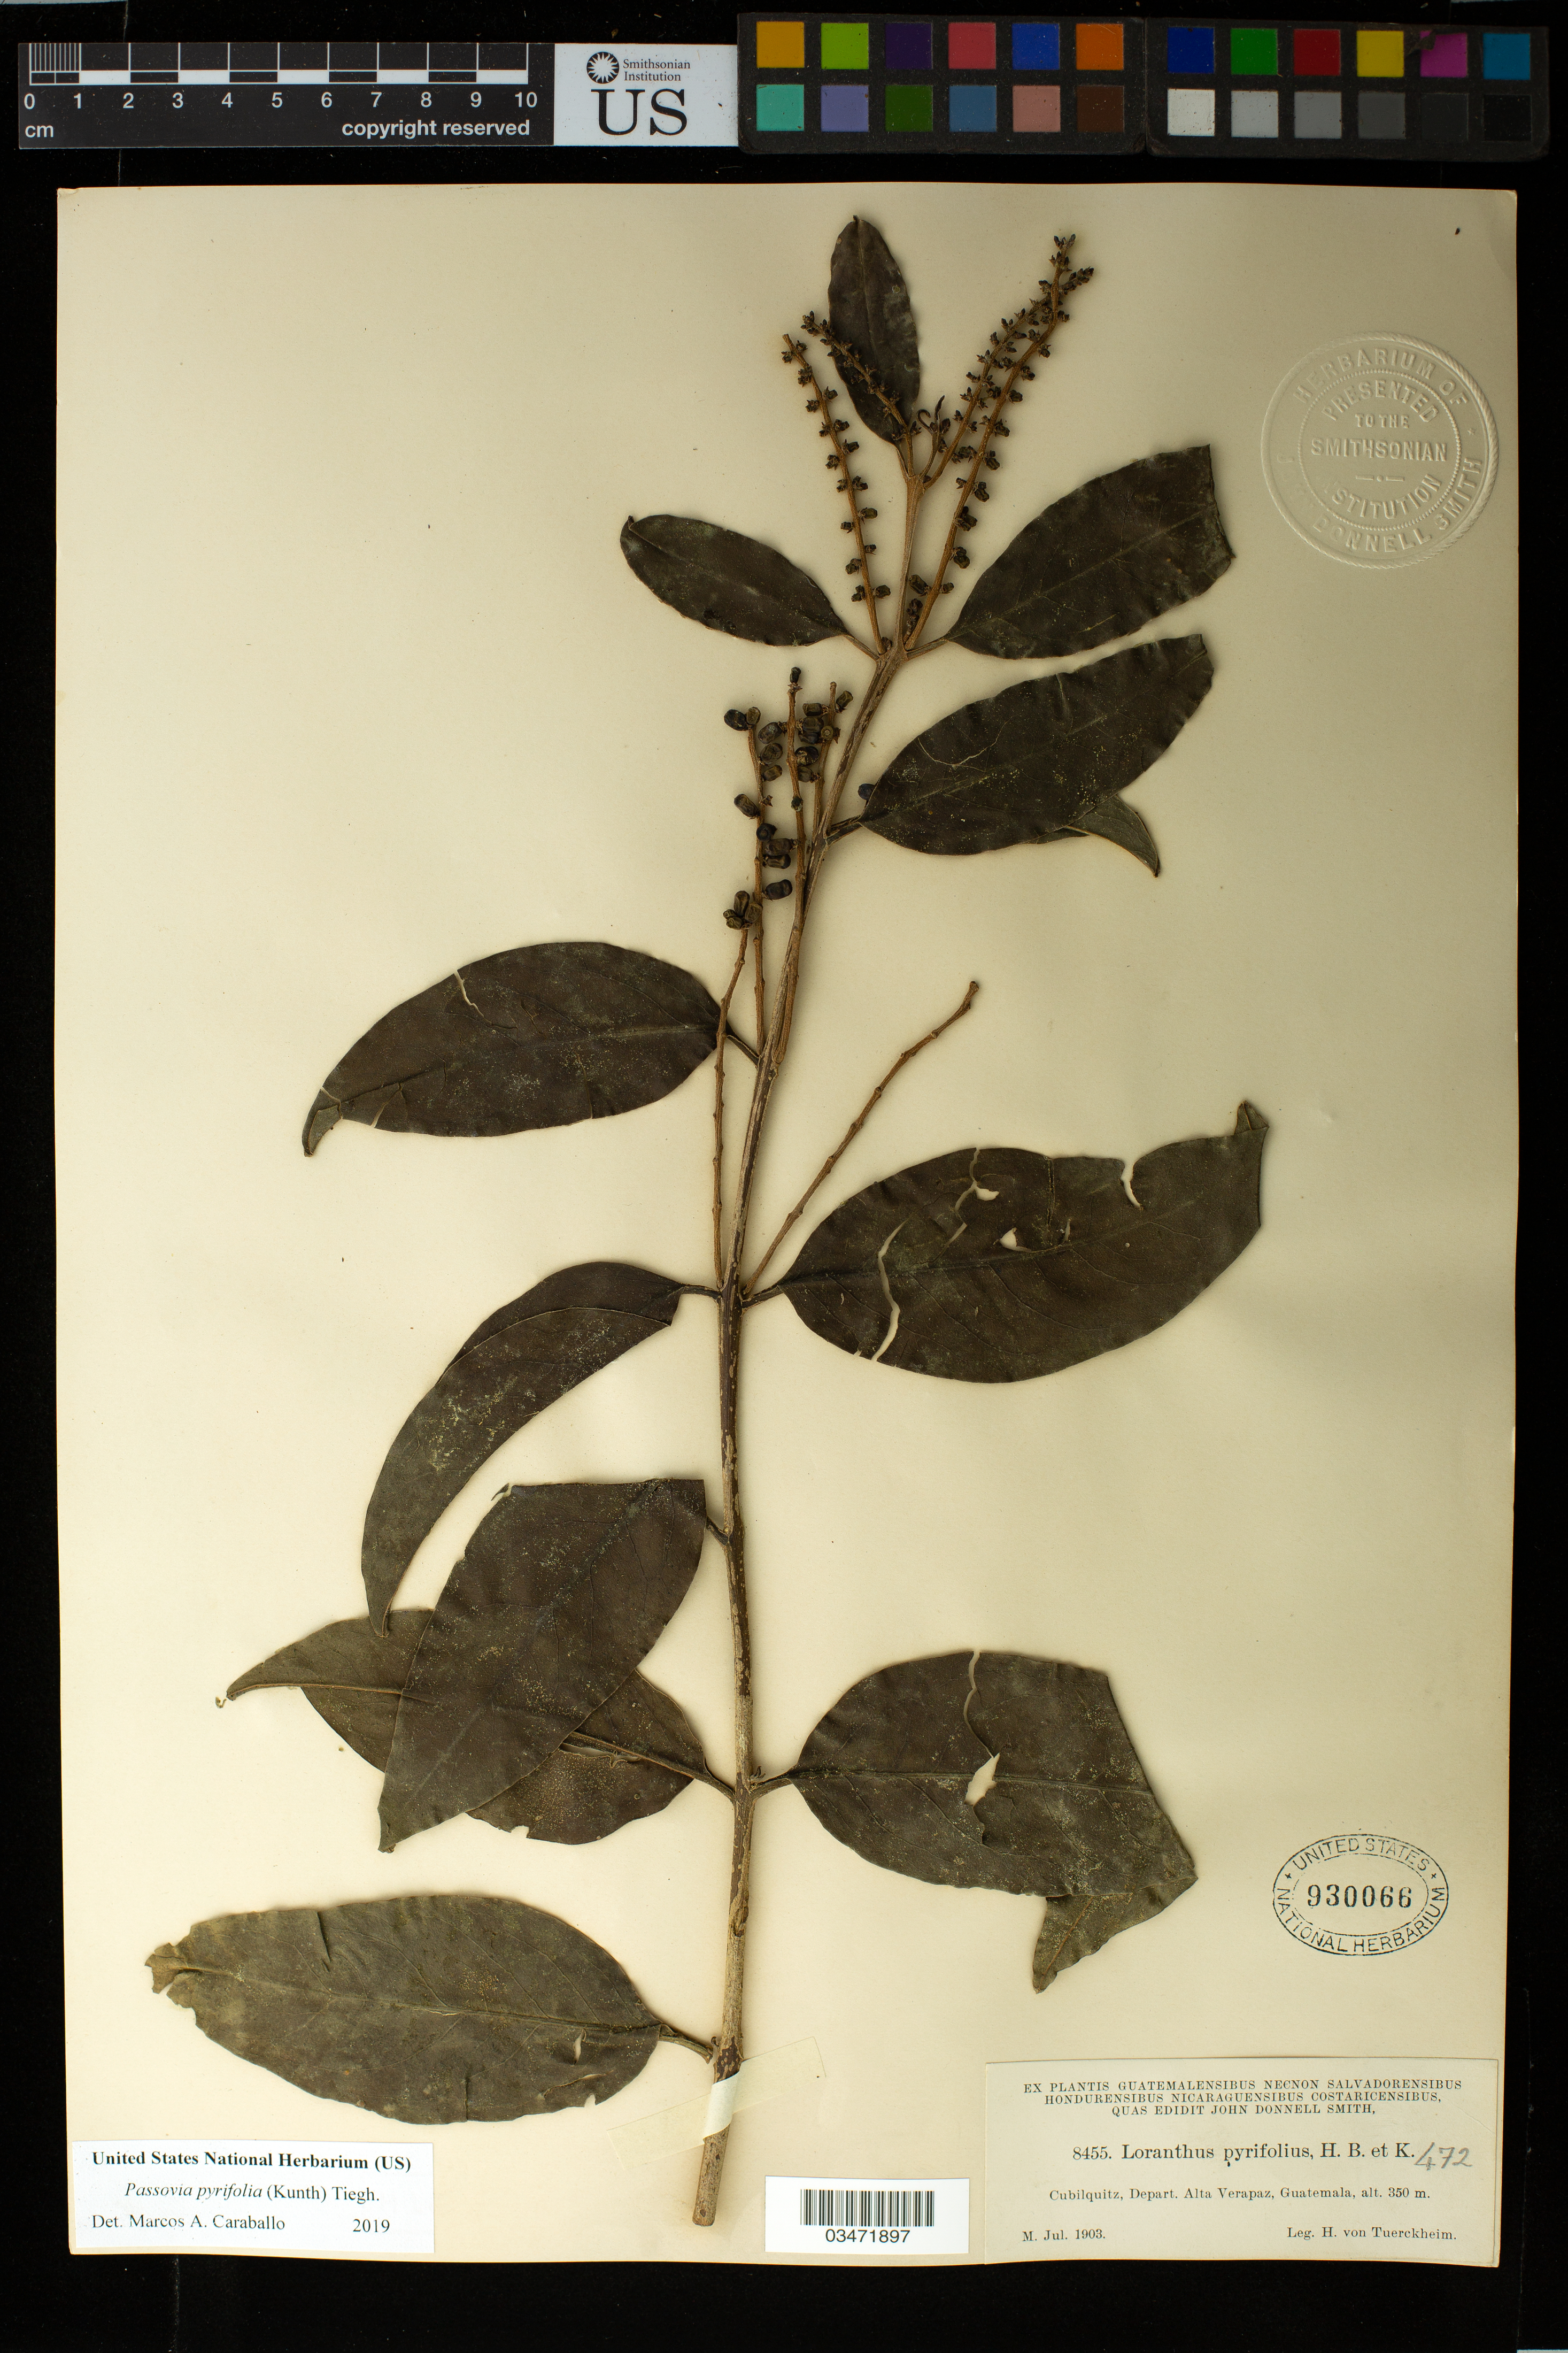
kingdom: Plantae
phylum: Tracheophyta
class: Magnoliopsida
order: Santalales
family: Loranthaceae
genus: Passovia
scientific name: Passovia pyrifolia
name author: (Kunth) Tiegh.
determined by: Caraballo-Ortiz, Marcos A., (MISS), University of Mississippi (UNITED STATES)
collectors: H. von Türckheim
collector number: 8455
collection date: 1903-07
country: Guatemala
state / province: Alta Verapaz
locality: Cubilquitz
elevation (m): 350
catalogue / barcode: US 930066